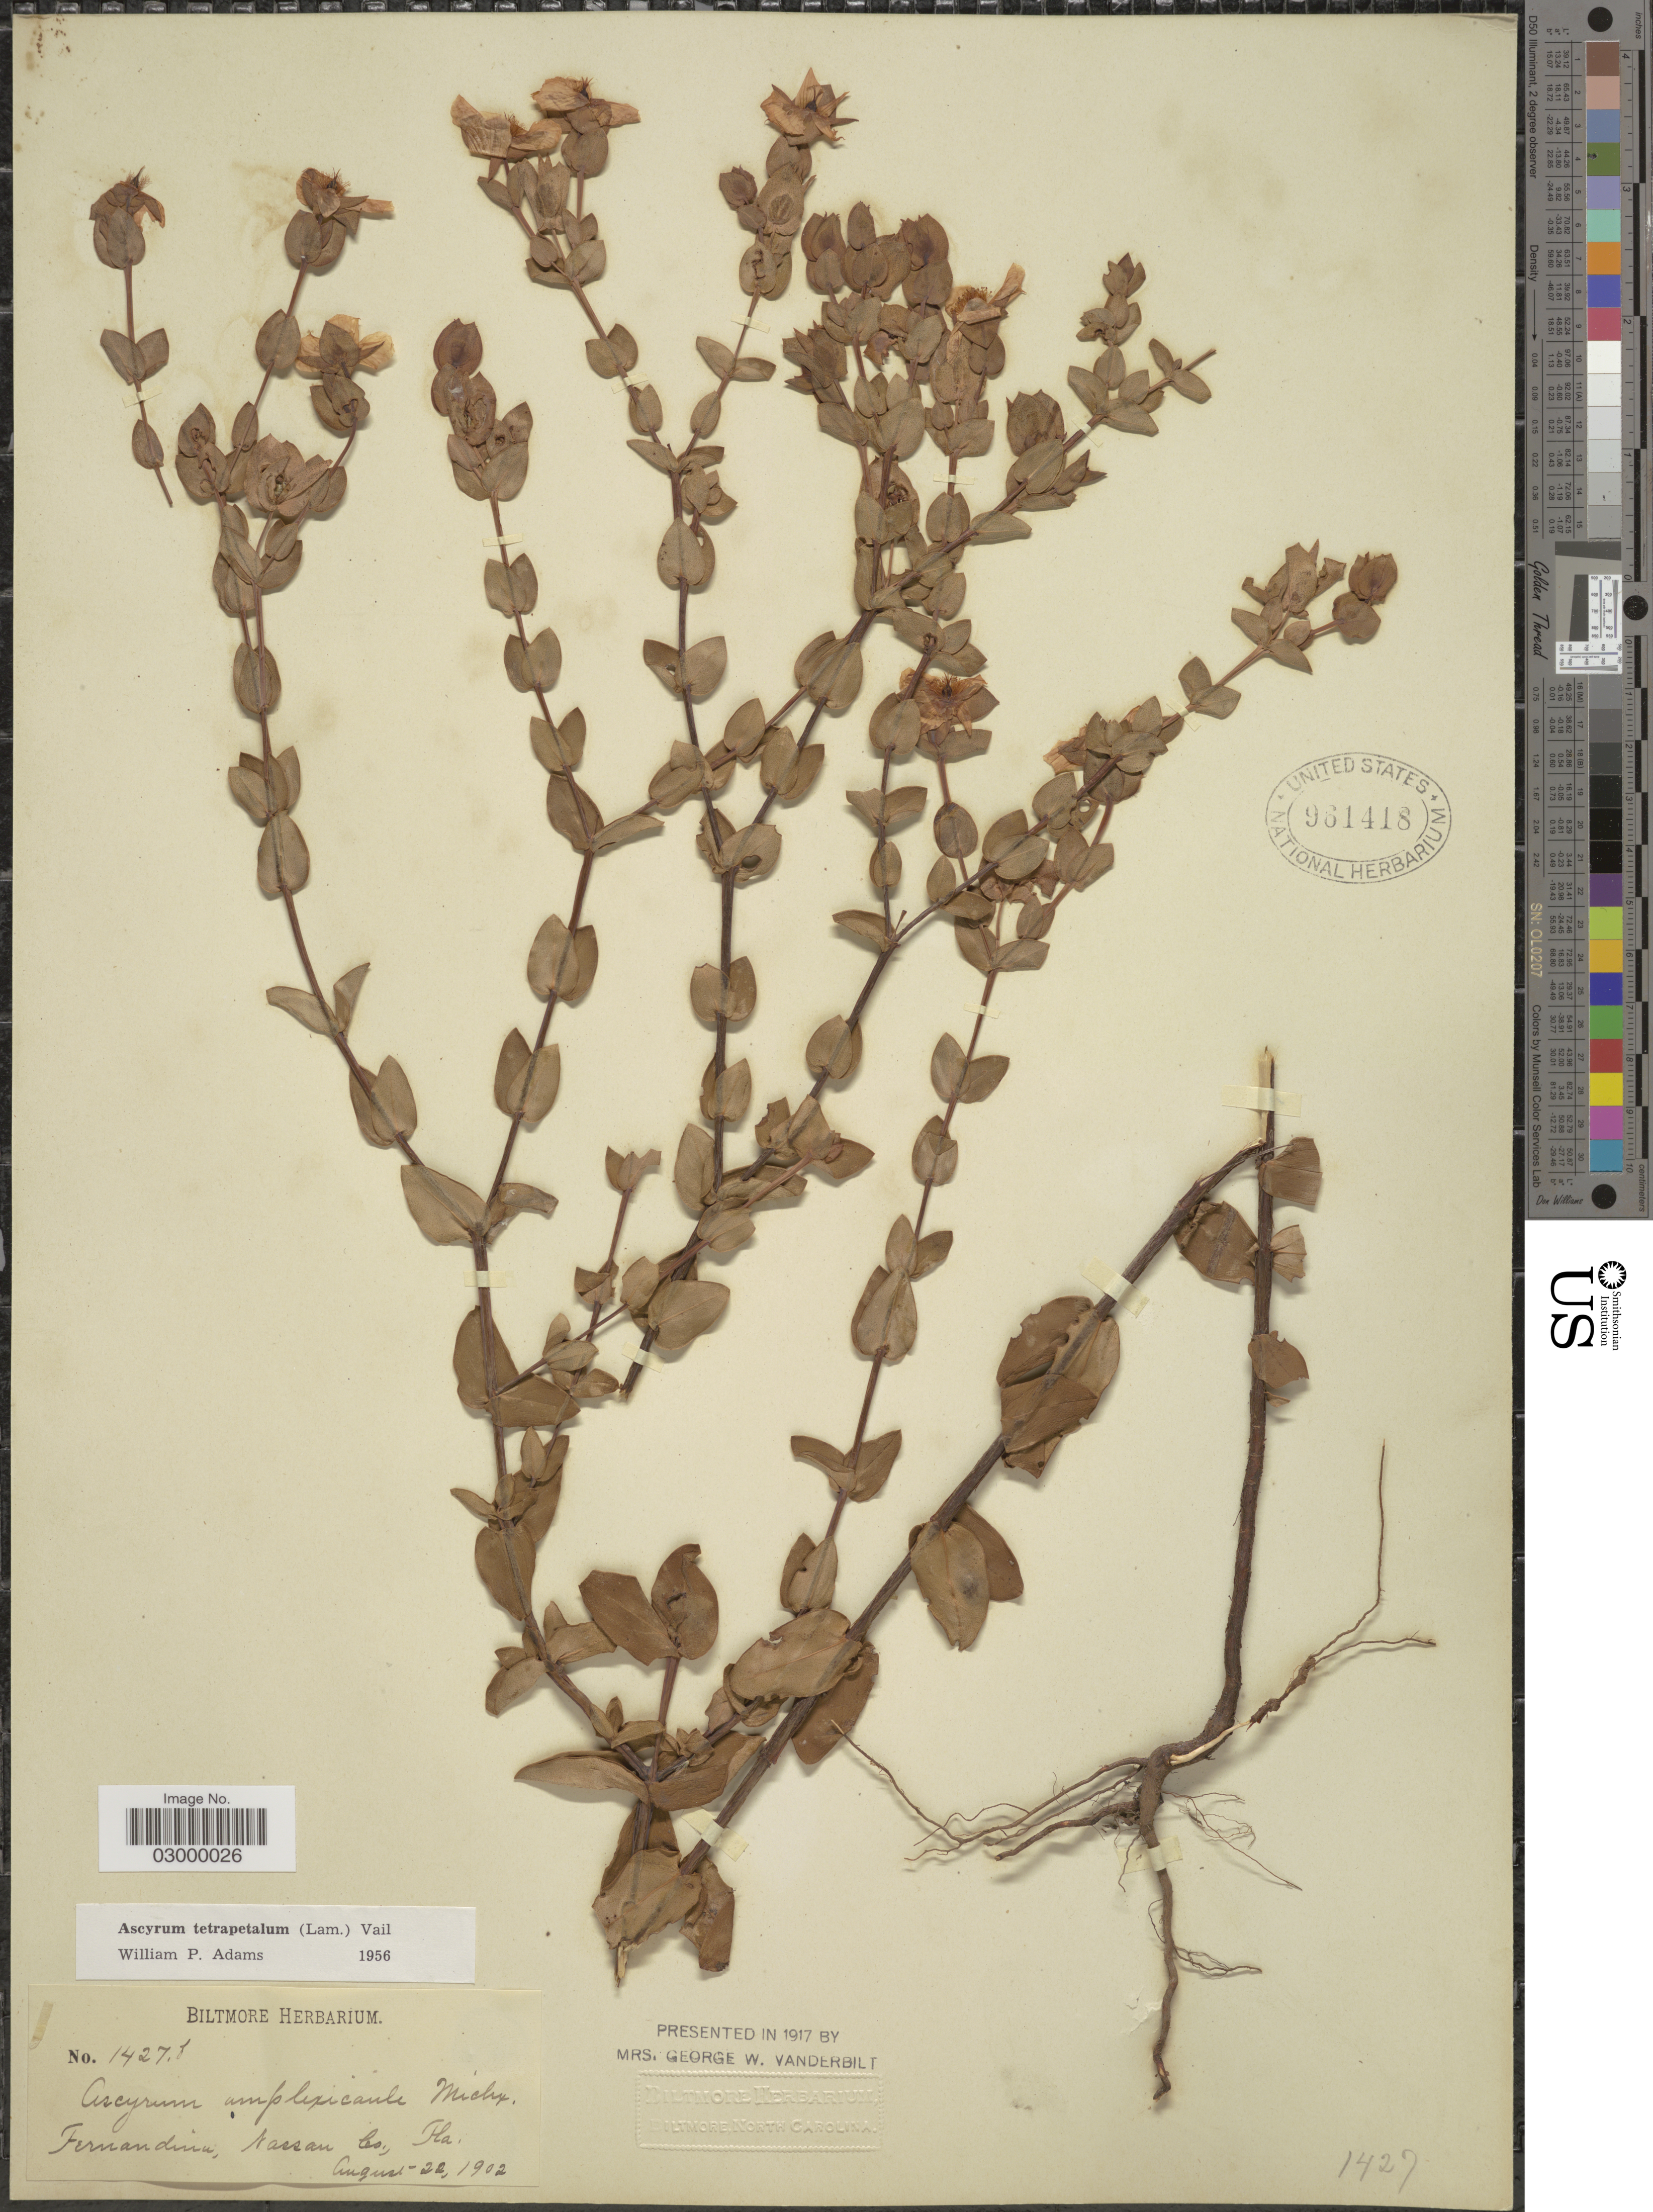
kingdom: Plantae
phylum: Tracheophyta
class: Magnoliopsida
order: Malpighiales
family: Hypericaceae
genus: Hypericum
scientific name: Hypericum tetrapetalum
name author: Lam.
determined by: Strong, Mark T., (BOT), Smithsonian Institution - National Museum of Natural History (UNITED STATES)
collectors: ex herb. Biltmore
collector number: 1427f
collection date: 1902-08-22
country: United States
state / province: Florida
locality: Fernandina, Nassau Co., Fla.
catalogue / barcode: US 961418